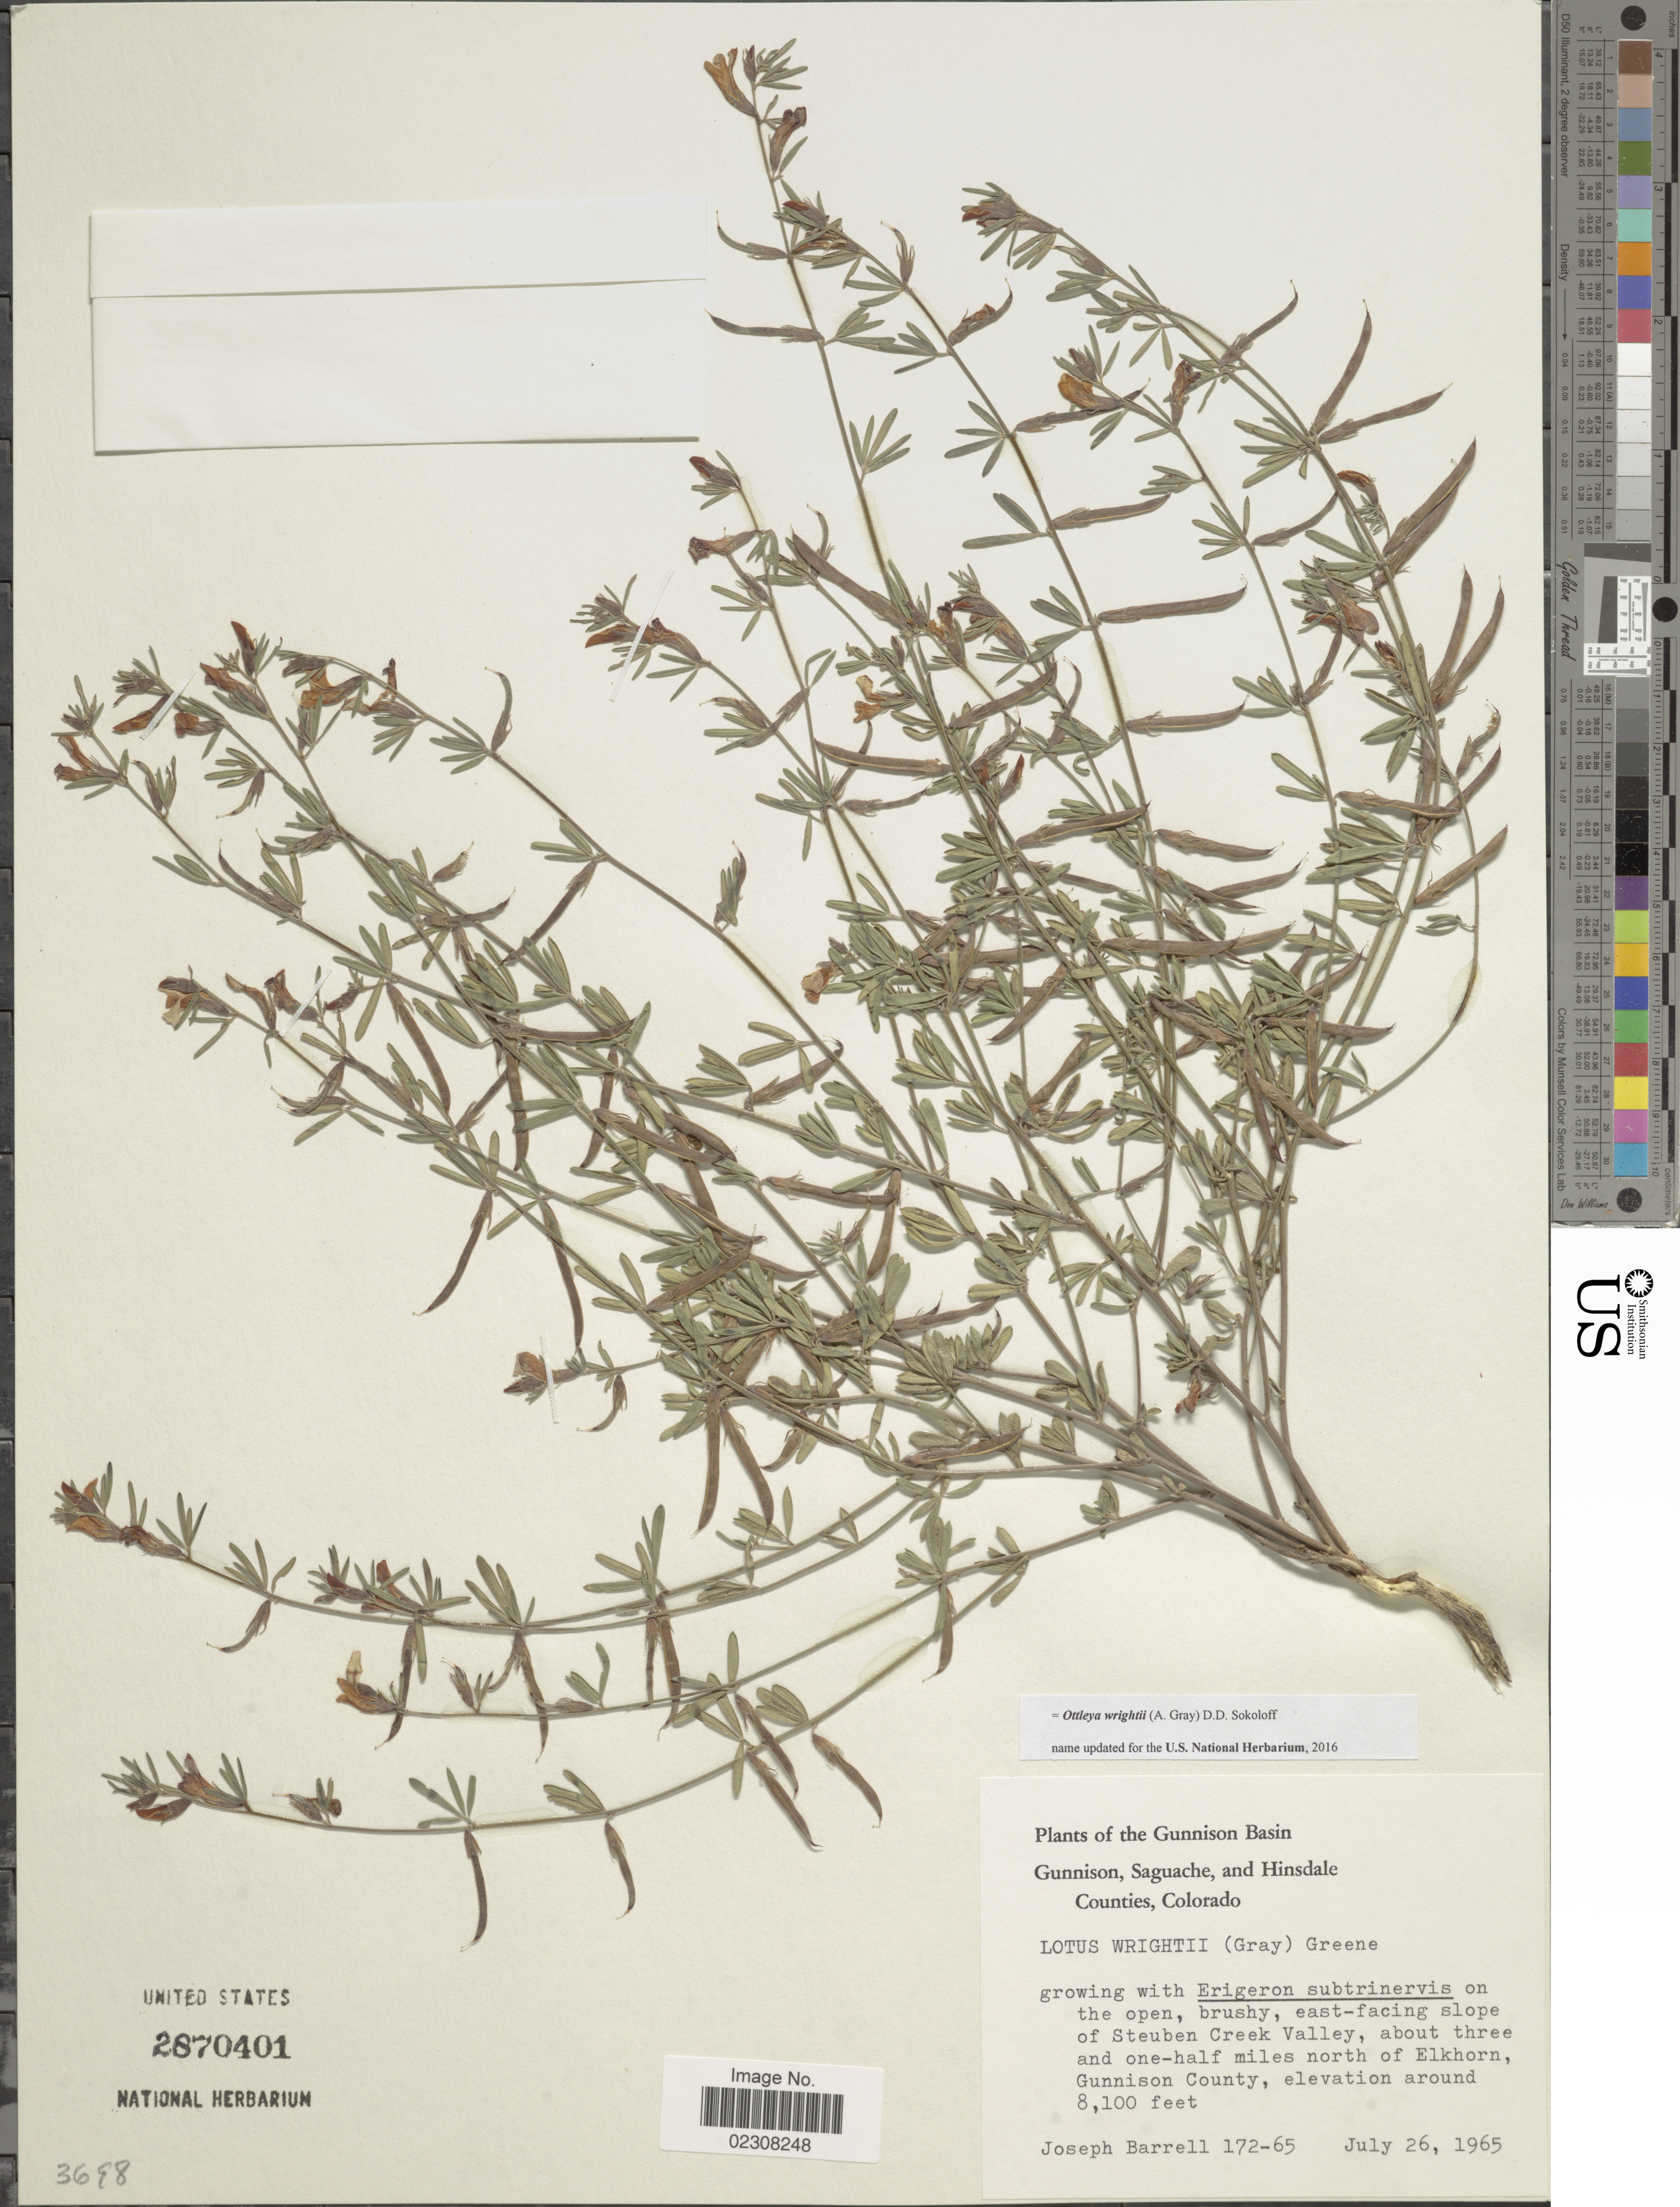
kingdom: Plantae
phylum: Tracheophyta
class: Magnoliopsida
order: Fabales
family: Fabaceae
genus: Ottleya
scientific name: Ottleya wrightii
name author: (A. Gray) D.D. Sokoloff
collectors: J. Barrell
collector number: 172-65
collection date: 1965-07-26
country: United States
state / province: Colorado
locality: Gunnison, Saguache, and Hinsdale counties, east facing slope of Steuben Creek Valley, about three and one half miles north of Elkhorn, Gunnison County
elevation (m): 2469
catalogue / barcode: US 2870401